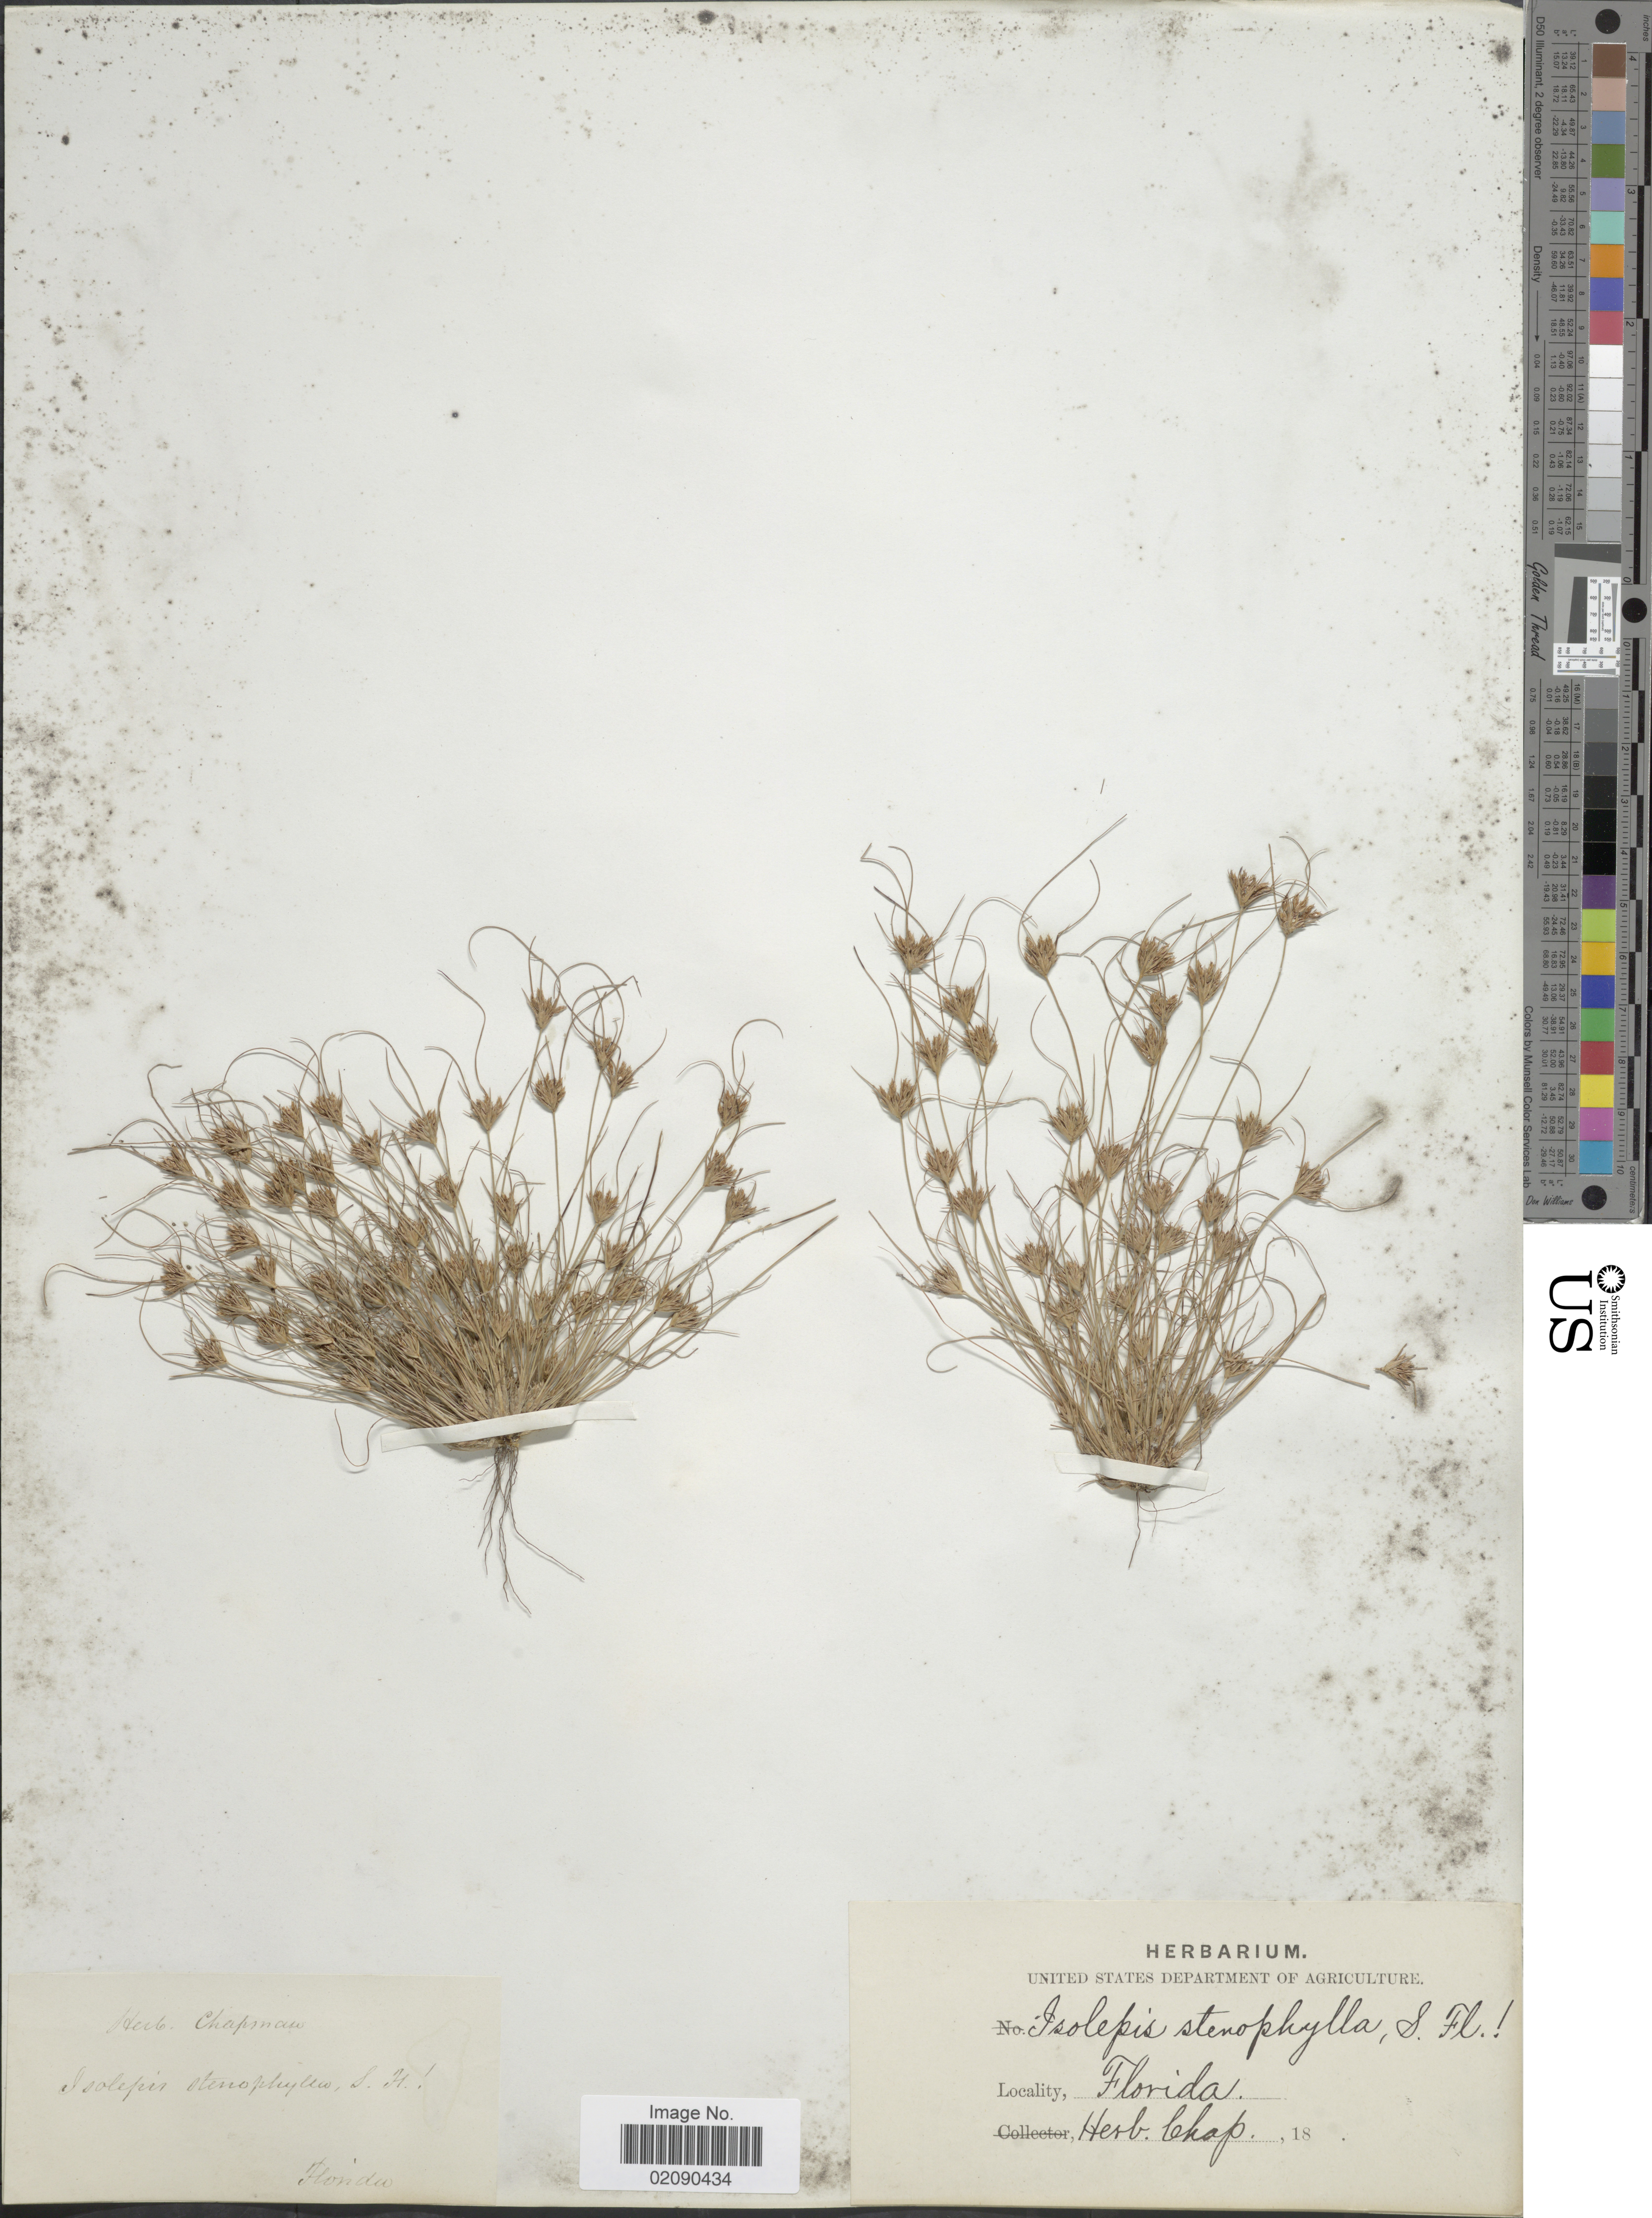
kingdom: Plantae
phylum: Tracheophyta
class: Liliopsida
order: Poales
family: Cyperaceae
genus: Bulbostylis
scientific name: Bulbostylis stenophylla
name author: (Elliott) C.B. Clarke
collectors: ex herb. Chapman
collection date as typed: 18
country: United States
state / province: Florida